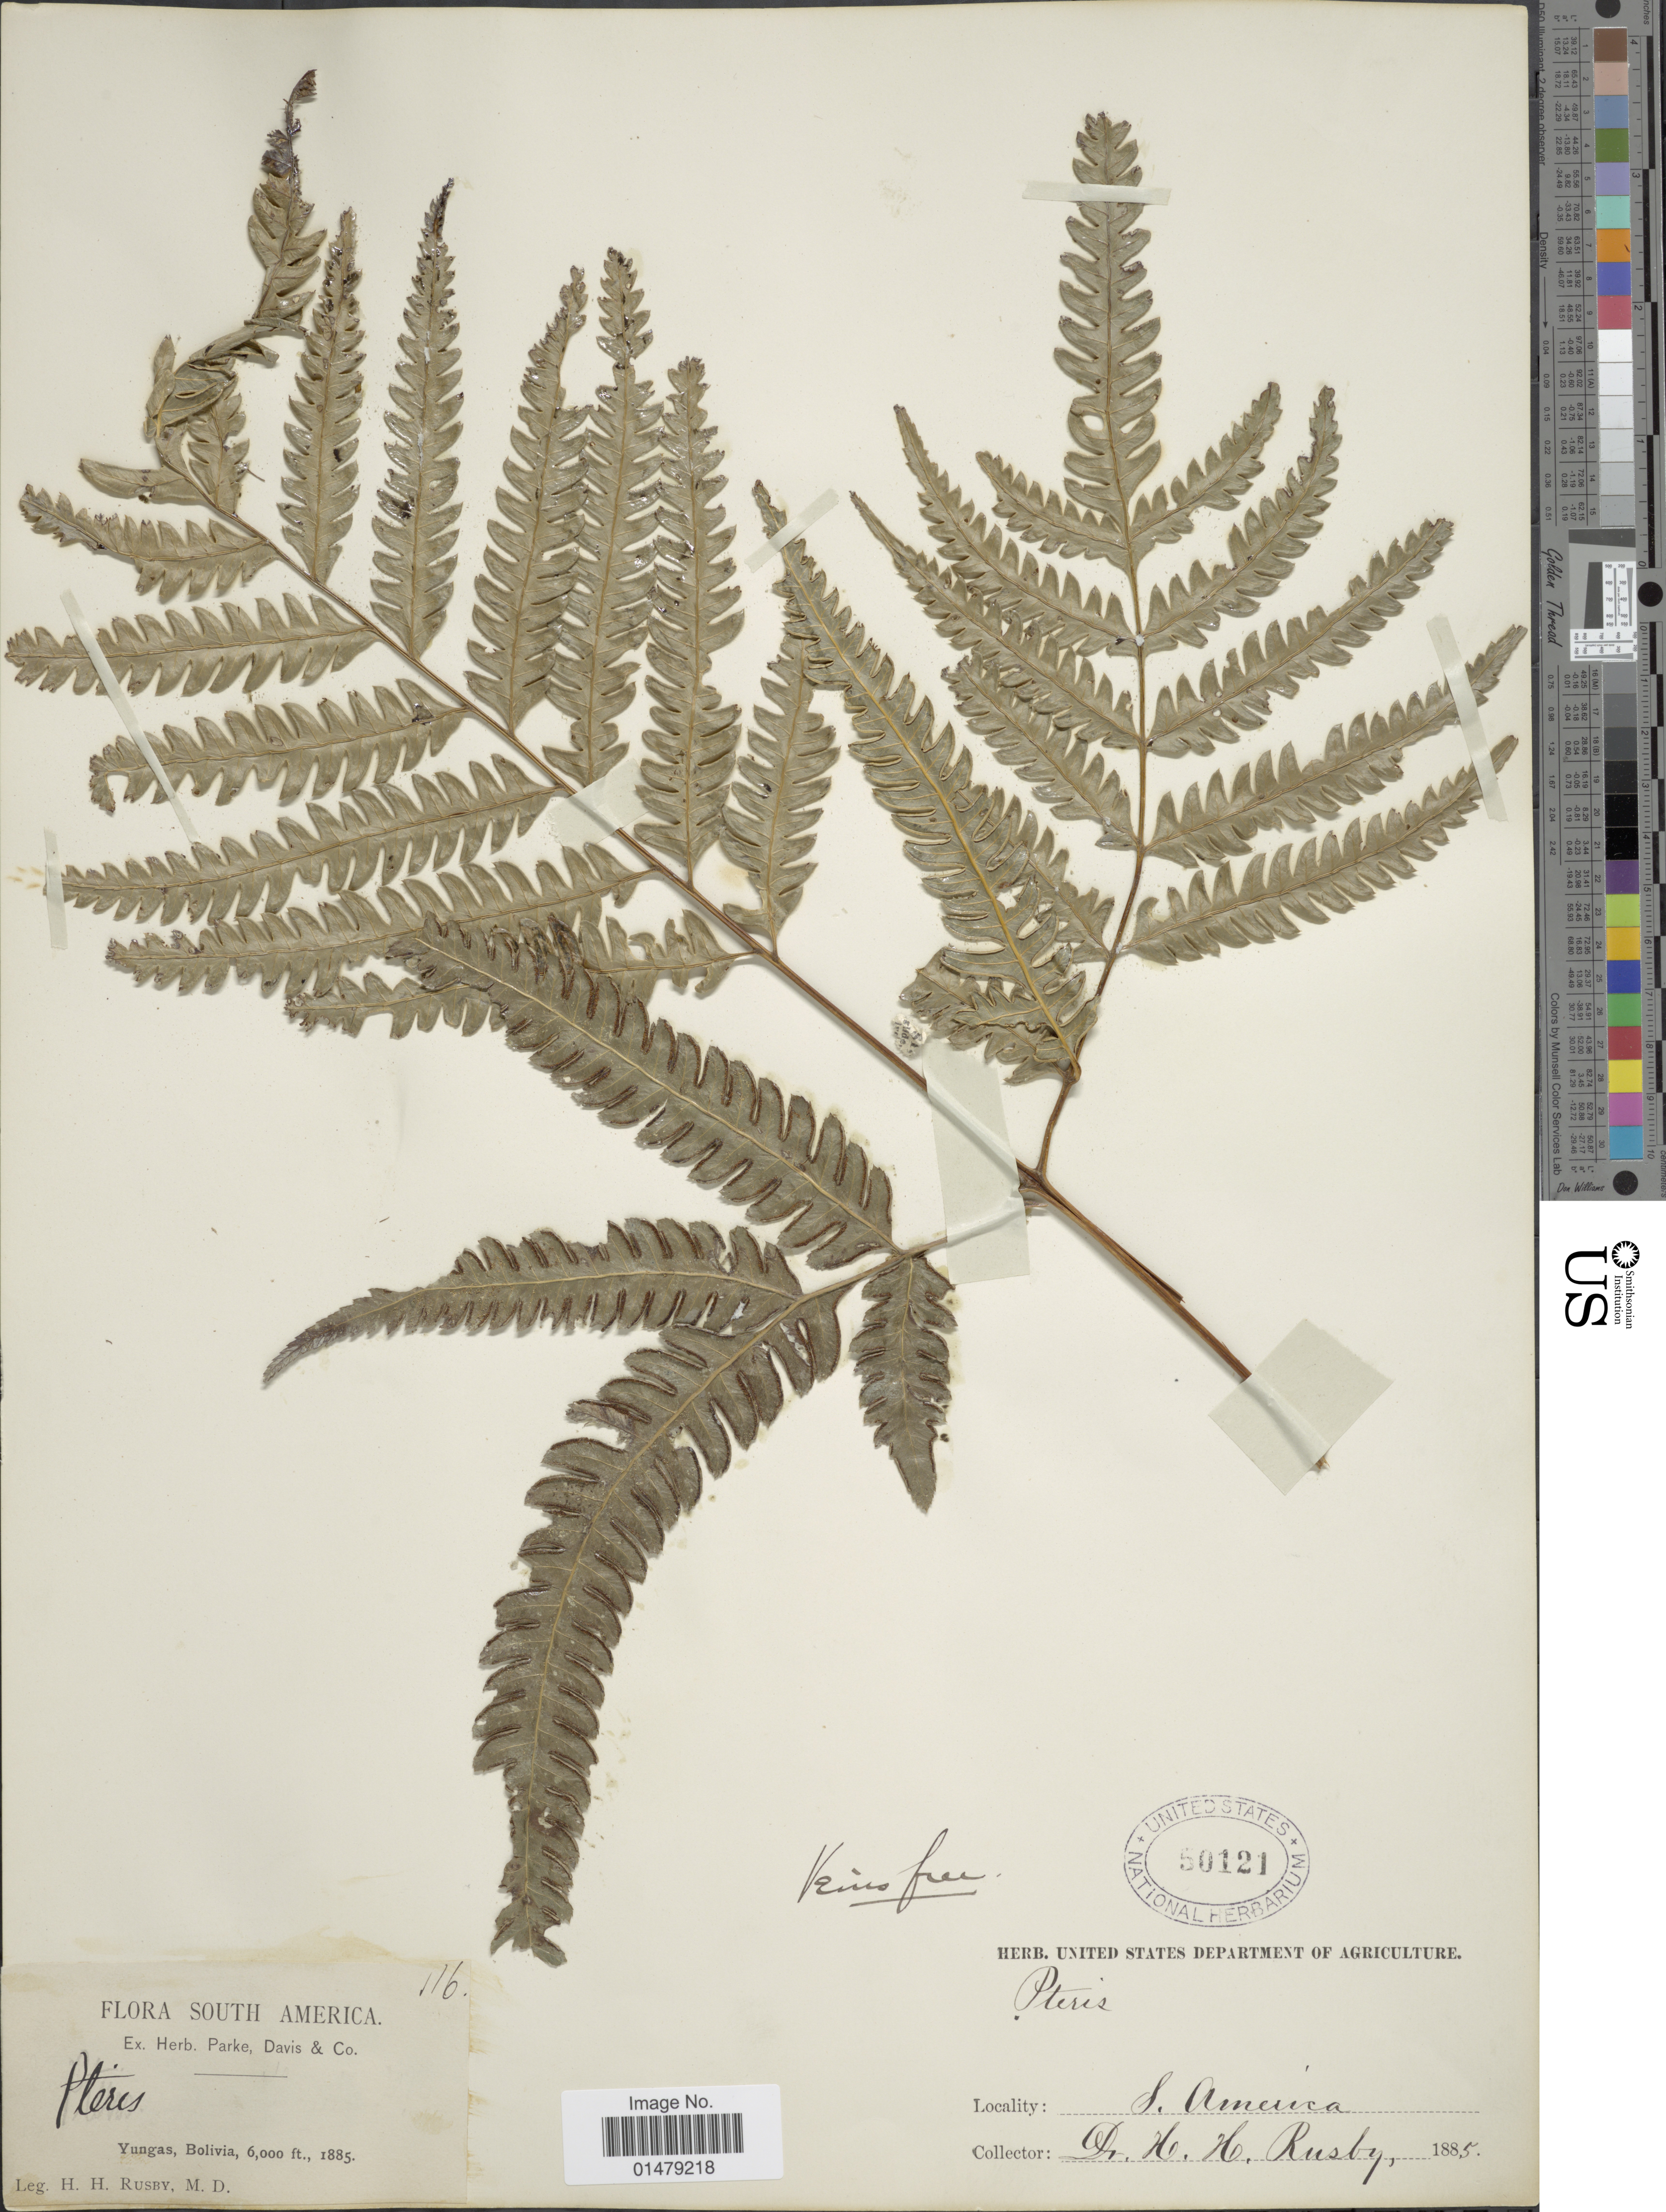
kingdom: Plantae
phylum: Tracheophyta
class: Polypodiopsida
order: Polypodiales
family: Pteridaceae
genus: Pteris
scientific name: Pteris deflexa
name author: Link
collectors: H. H. Rusby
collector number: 116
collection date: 1885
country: Bolivia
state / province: La Paz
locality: Yungas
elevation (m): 1829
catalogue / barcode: US 50121